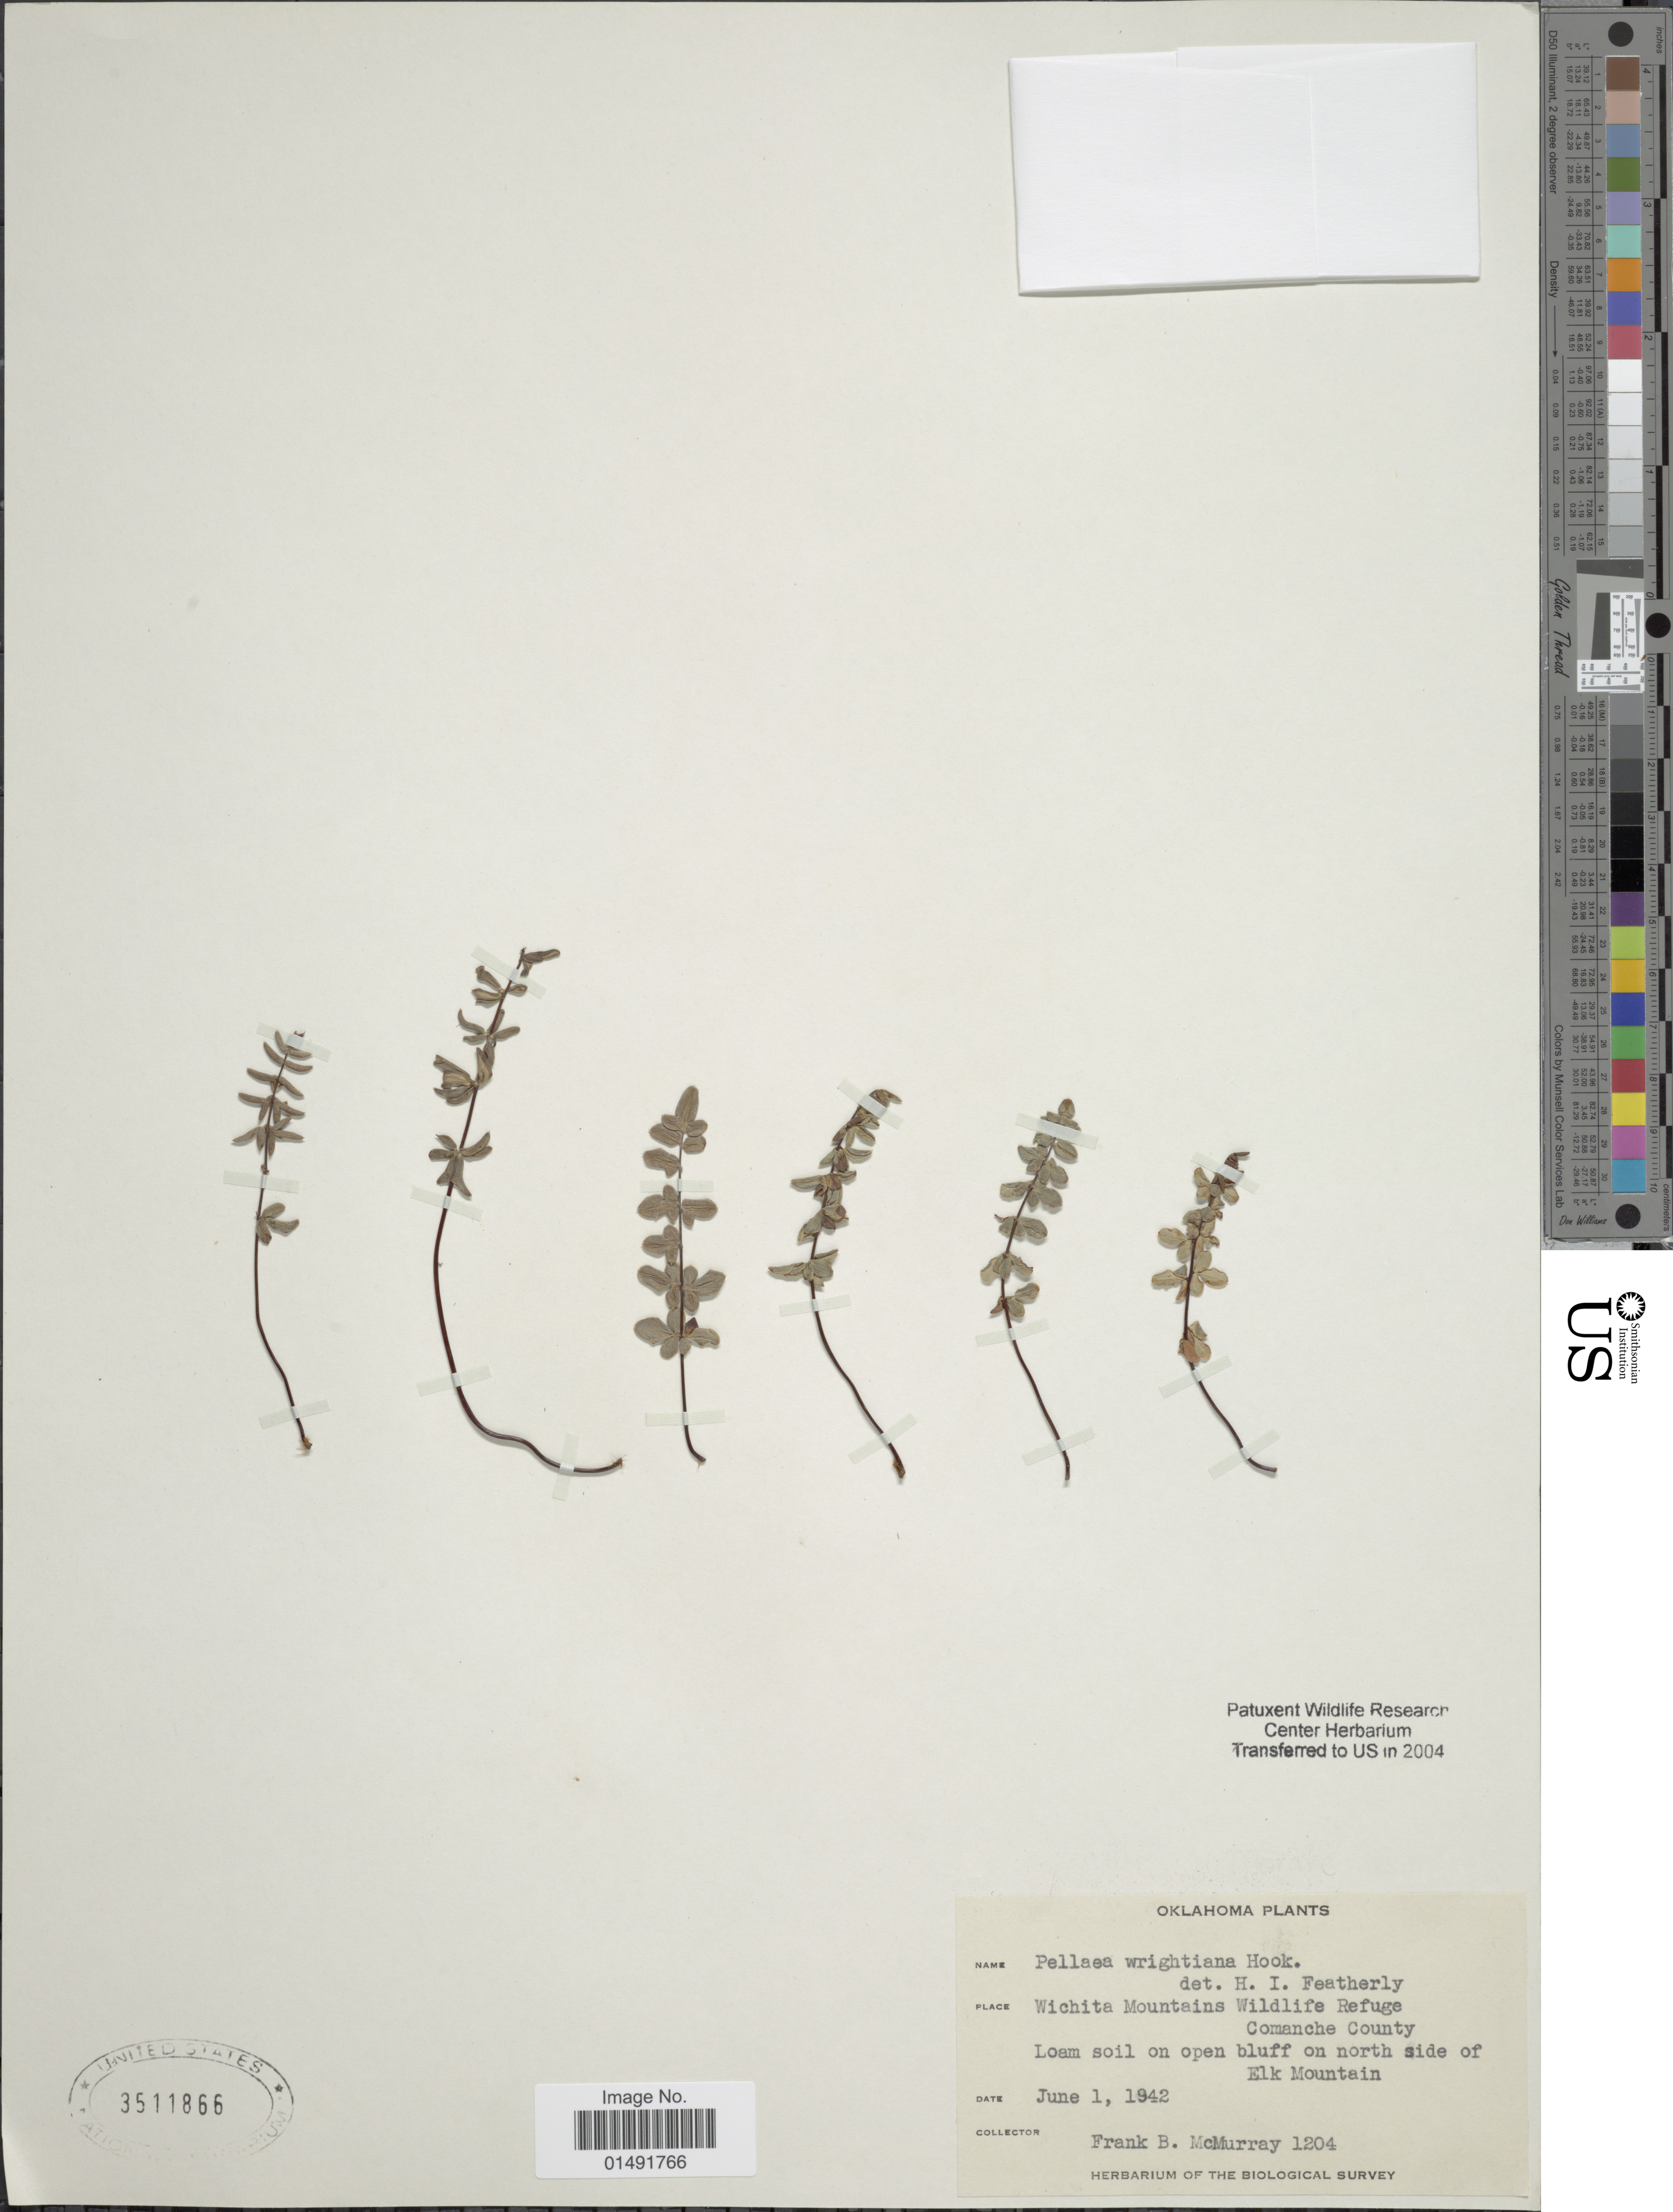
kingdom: Plantae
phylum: Tracheophyta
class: Polypodiopsida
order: Polypodiales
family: Pteridaceae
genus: Pellaea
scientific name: Pellaea wrightiana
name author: Hook.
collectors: F. McMurray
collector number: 1204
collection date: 1942-06-01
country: United States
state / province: Oklahoma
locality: Wichita Mountains Wildlife Refuge Comanche County, Loam soil on open bluff on north side of Elk Mountain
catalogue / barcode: US 3511866